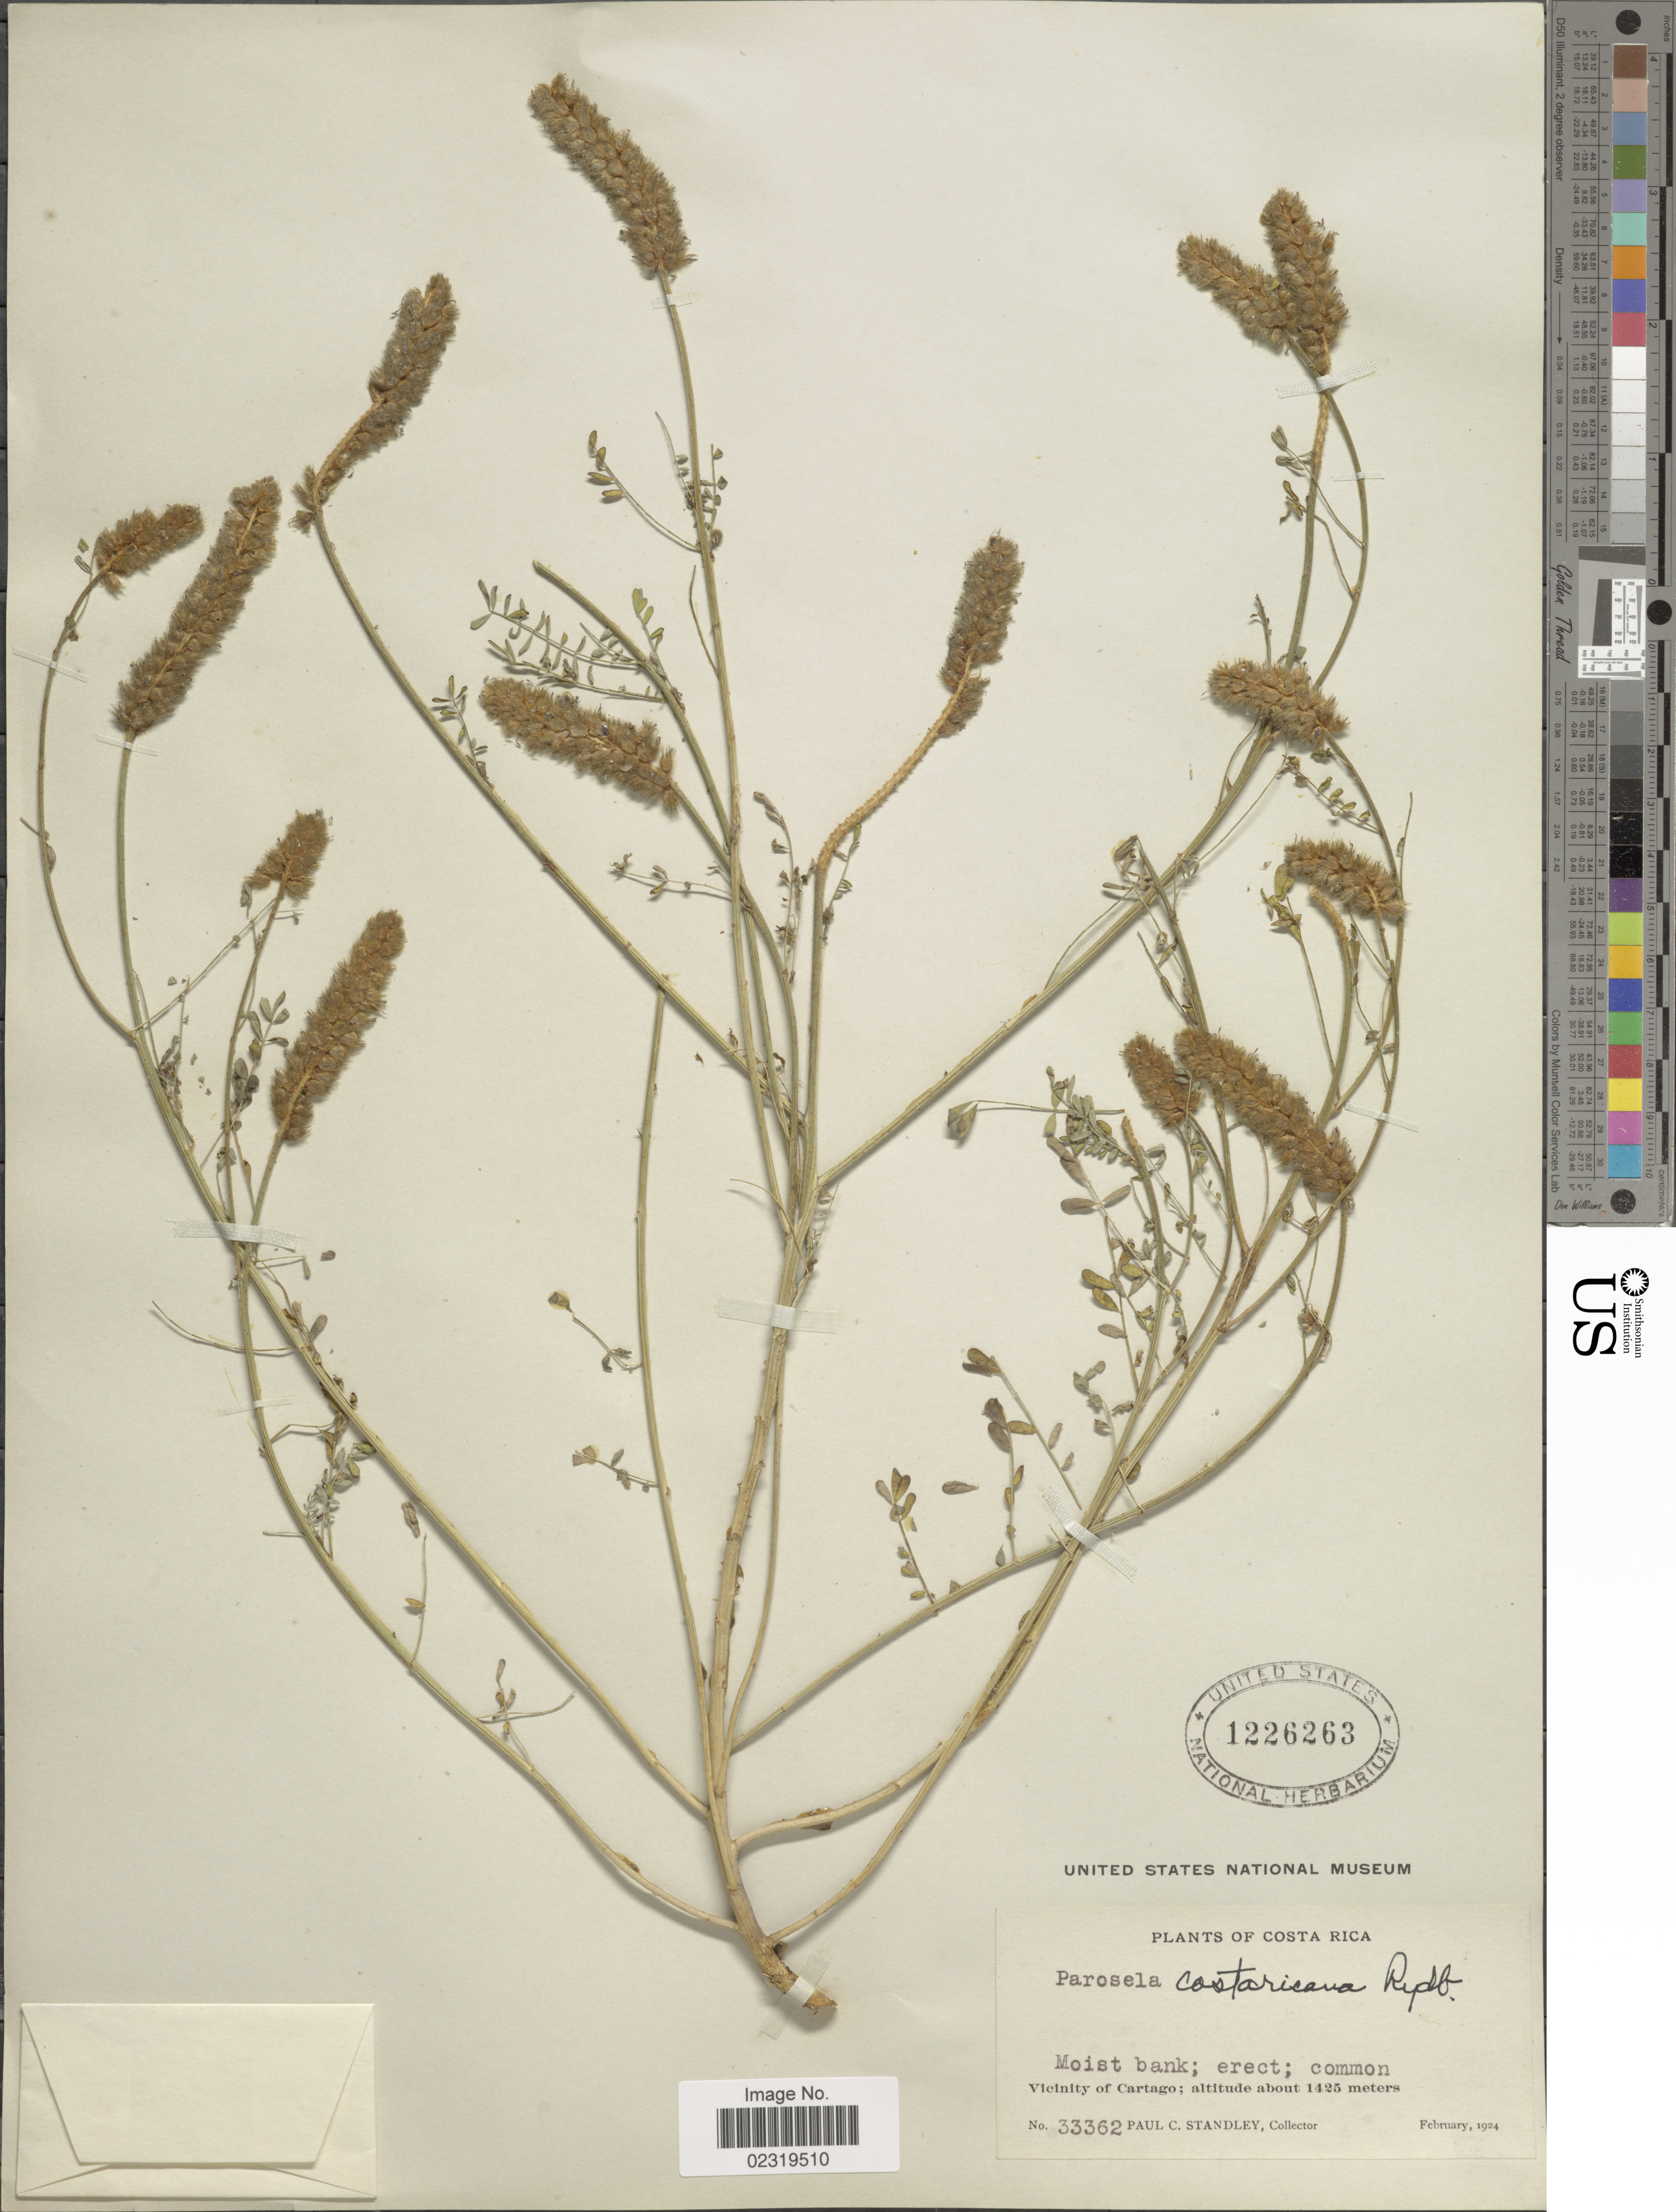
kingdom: Plantae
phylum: Tracheophyta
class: Magnoliopsida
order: Fabales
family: Fabaceae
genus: Dalea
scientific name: Dalea leporina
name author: (Aiton) Bullock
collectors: P. C. Standley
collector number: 33362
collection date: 1924-02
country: Costa Rica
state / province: Cartago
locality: Vicinity of Cartago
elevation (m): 1425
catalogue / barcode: US 1226263